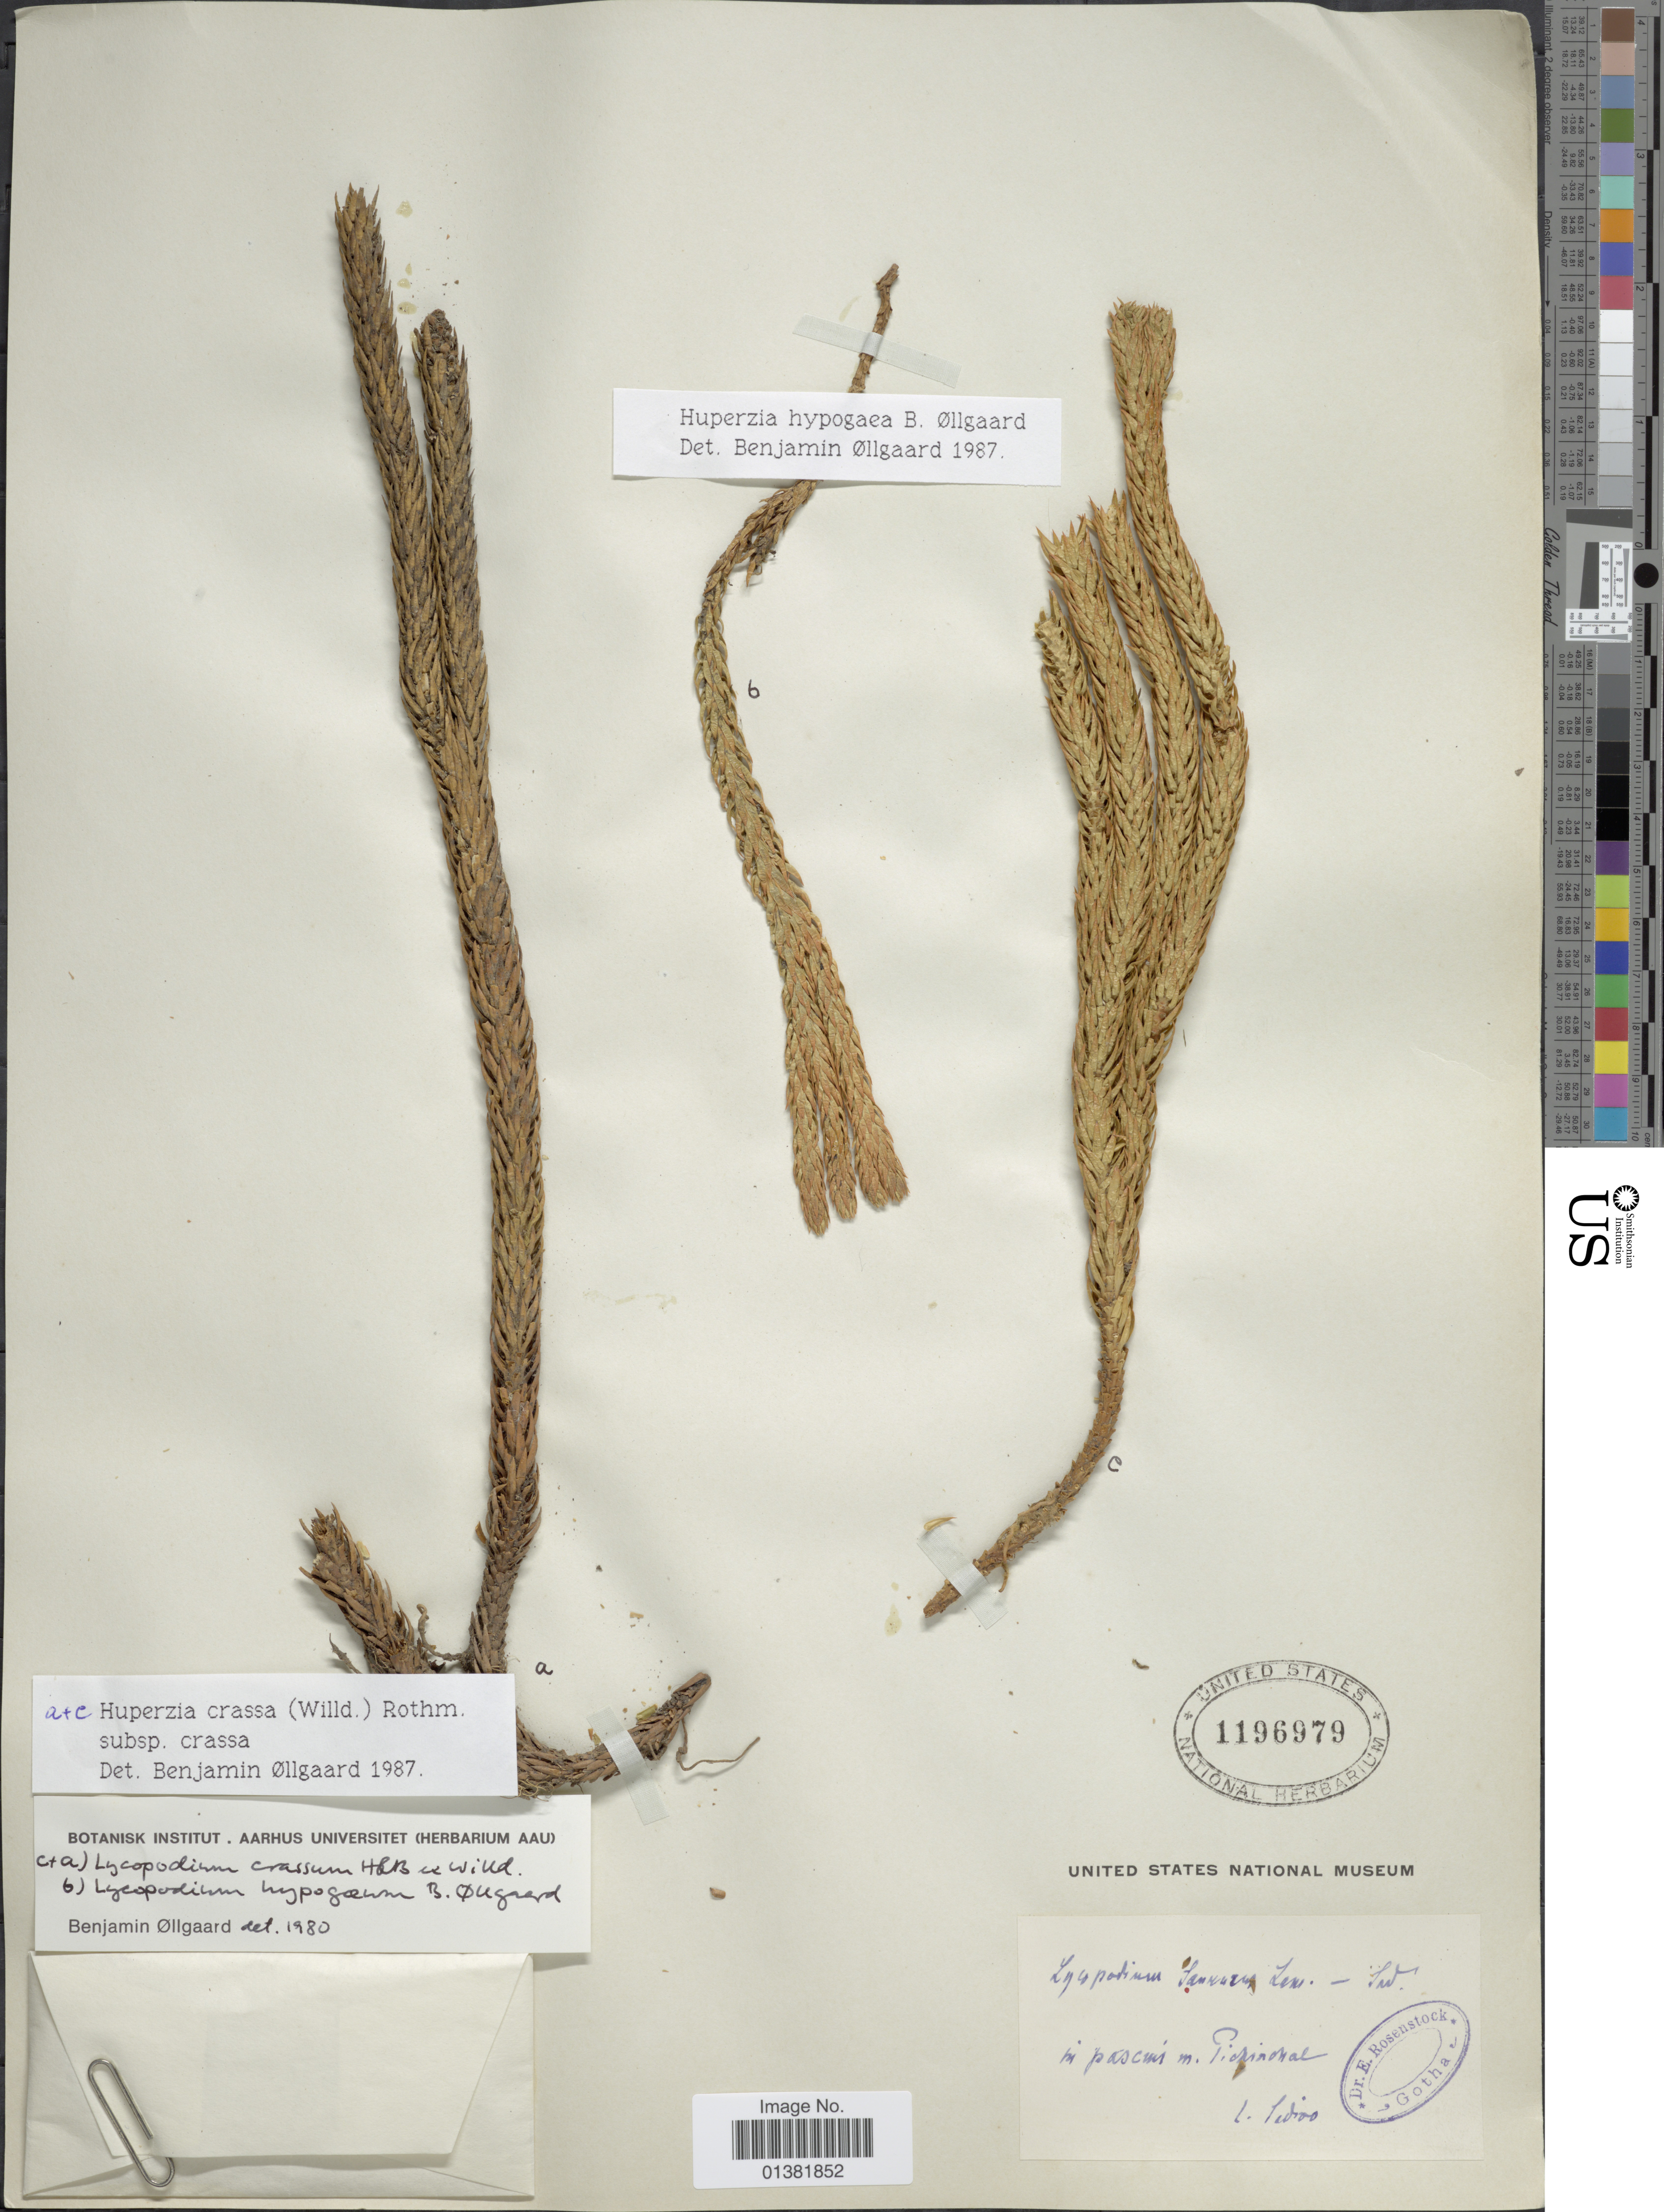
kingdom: Plantae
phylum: Tracheophyta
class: Lycopodiopsida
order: Lycopodiales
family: Lycopodiaceae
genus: Phlegmariurus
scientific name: Phlegmariurus crassus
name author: (Humb. & Bonpl. ex Willd.) B. Øllg.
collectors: L. Sodiro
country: Ecuador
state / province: Pichincha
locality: In pascuis m. Pichinchae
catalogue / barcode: US 1196979